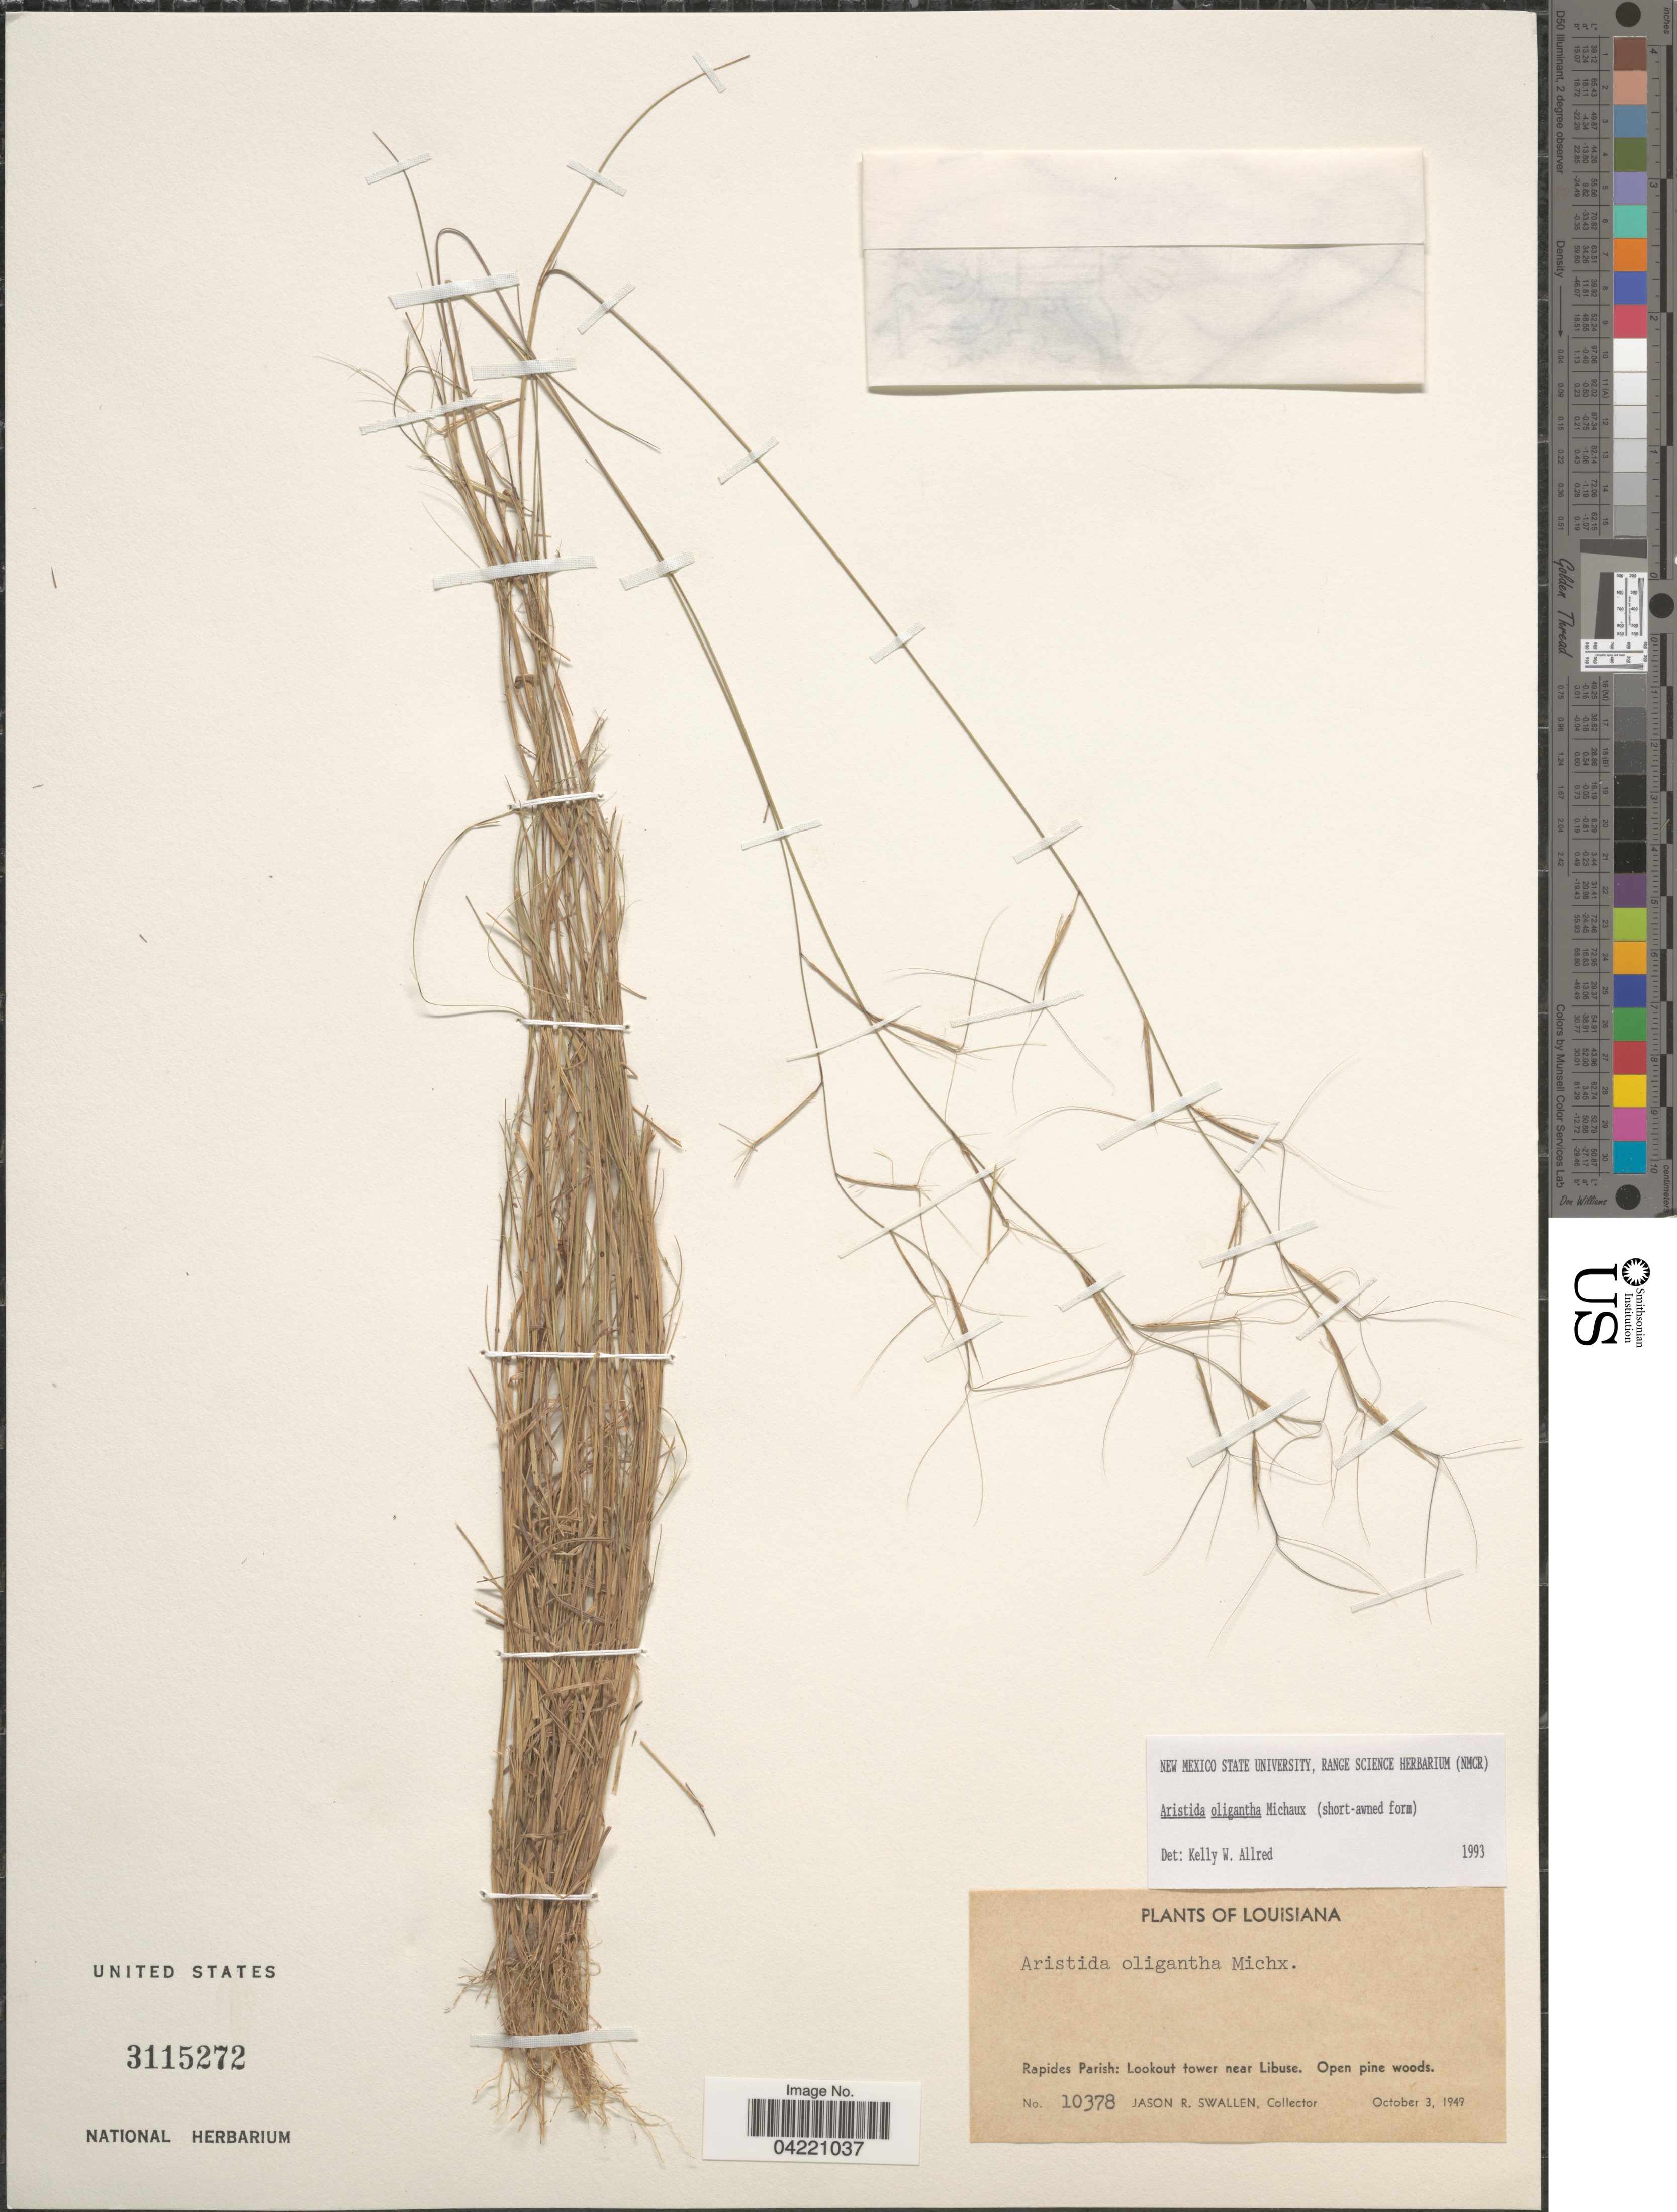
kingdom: Plantae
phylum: Tracheophyta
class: Liliopsida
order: Poales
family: Poaceae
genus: Aristida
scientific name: Aristida oligantha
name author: Michx.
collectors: J. R. Swallen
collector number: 10378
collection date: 1949-10-03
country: United States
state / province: Louisiana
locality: Rapides Parish: Lookout tower near Libuse.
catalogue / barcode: US 3115272